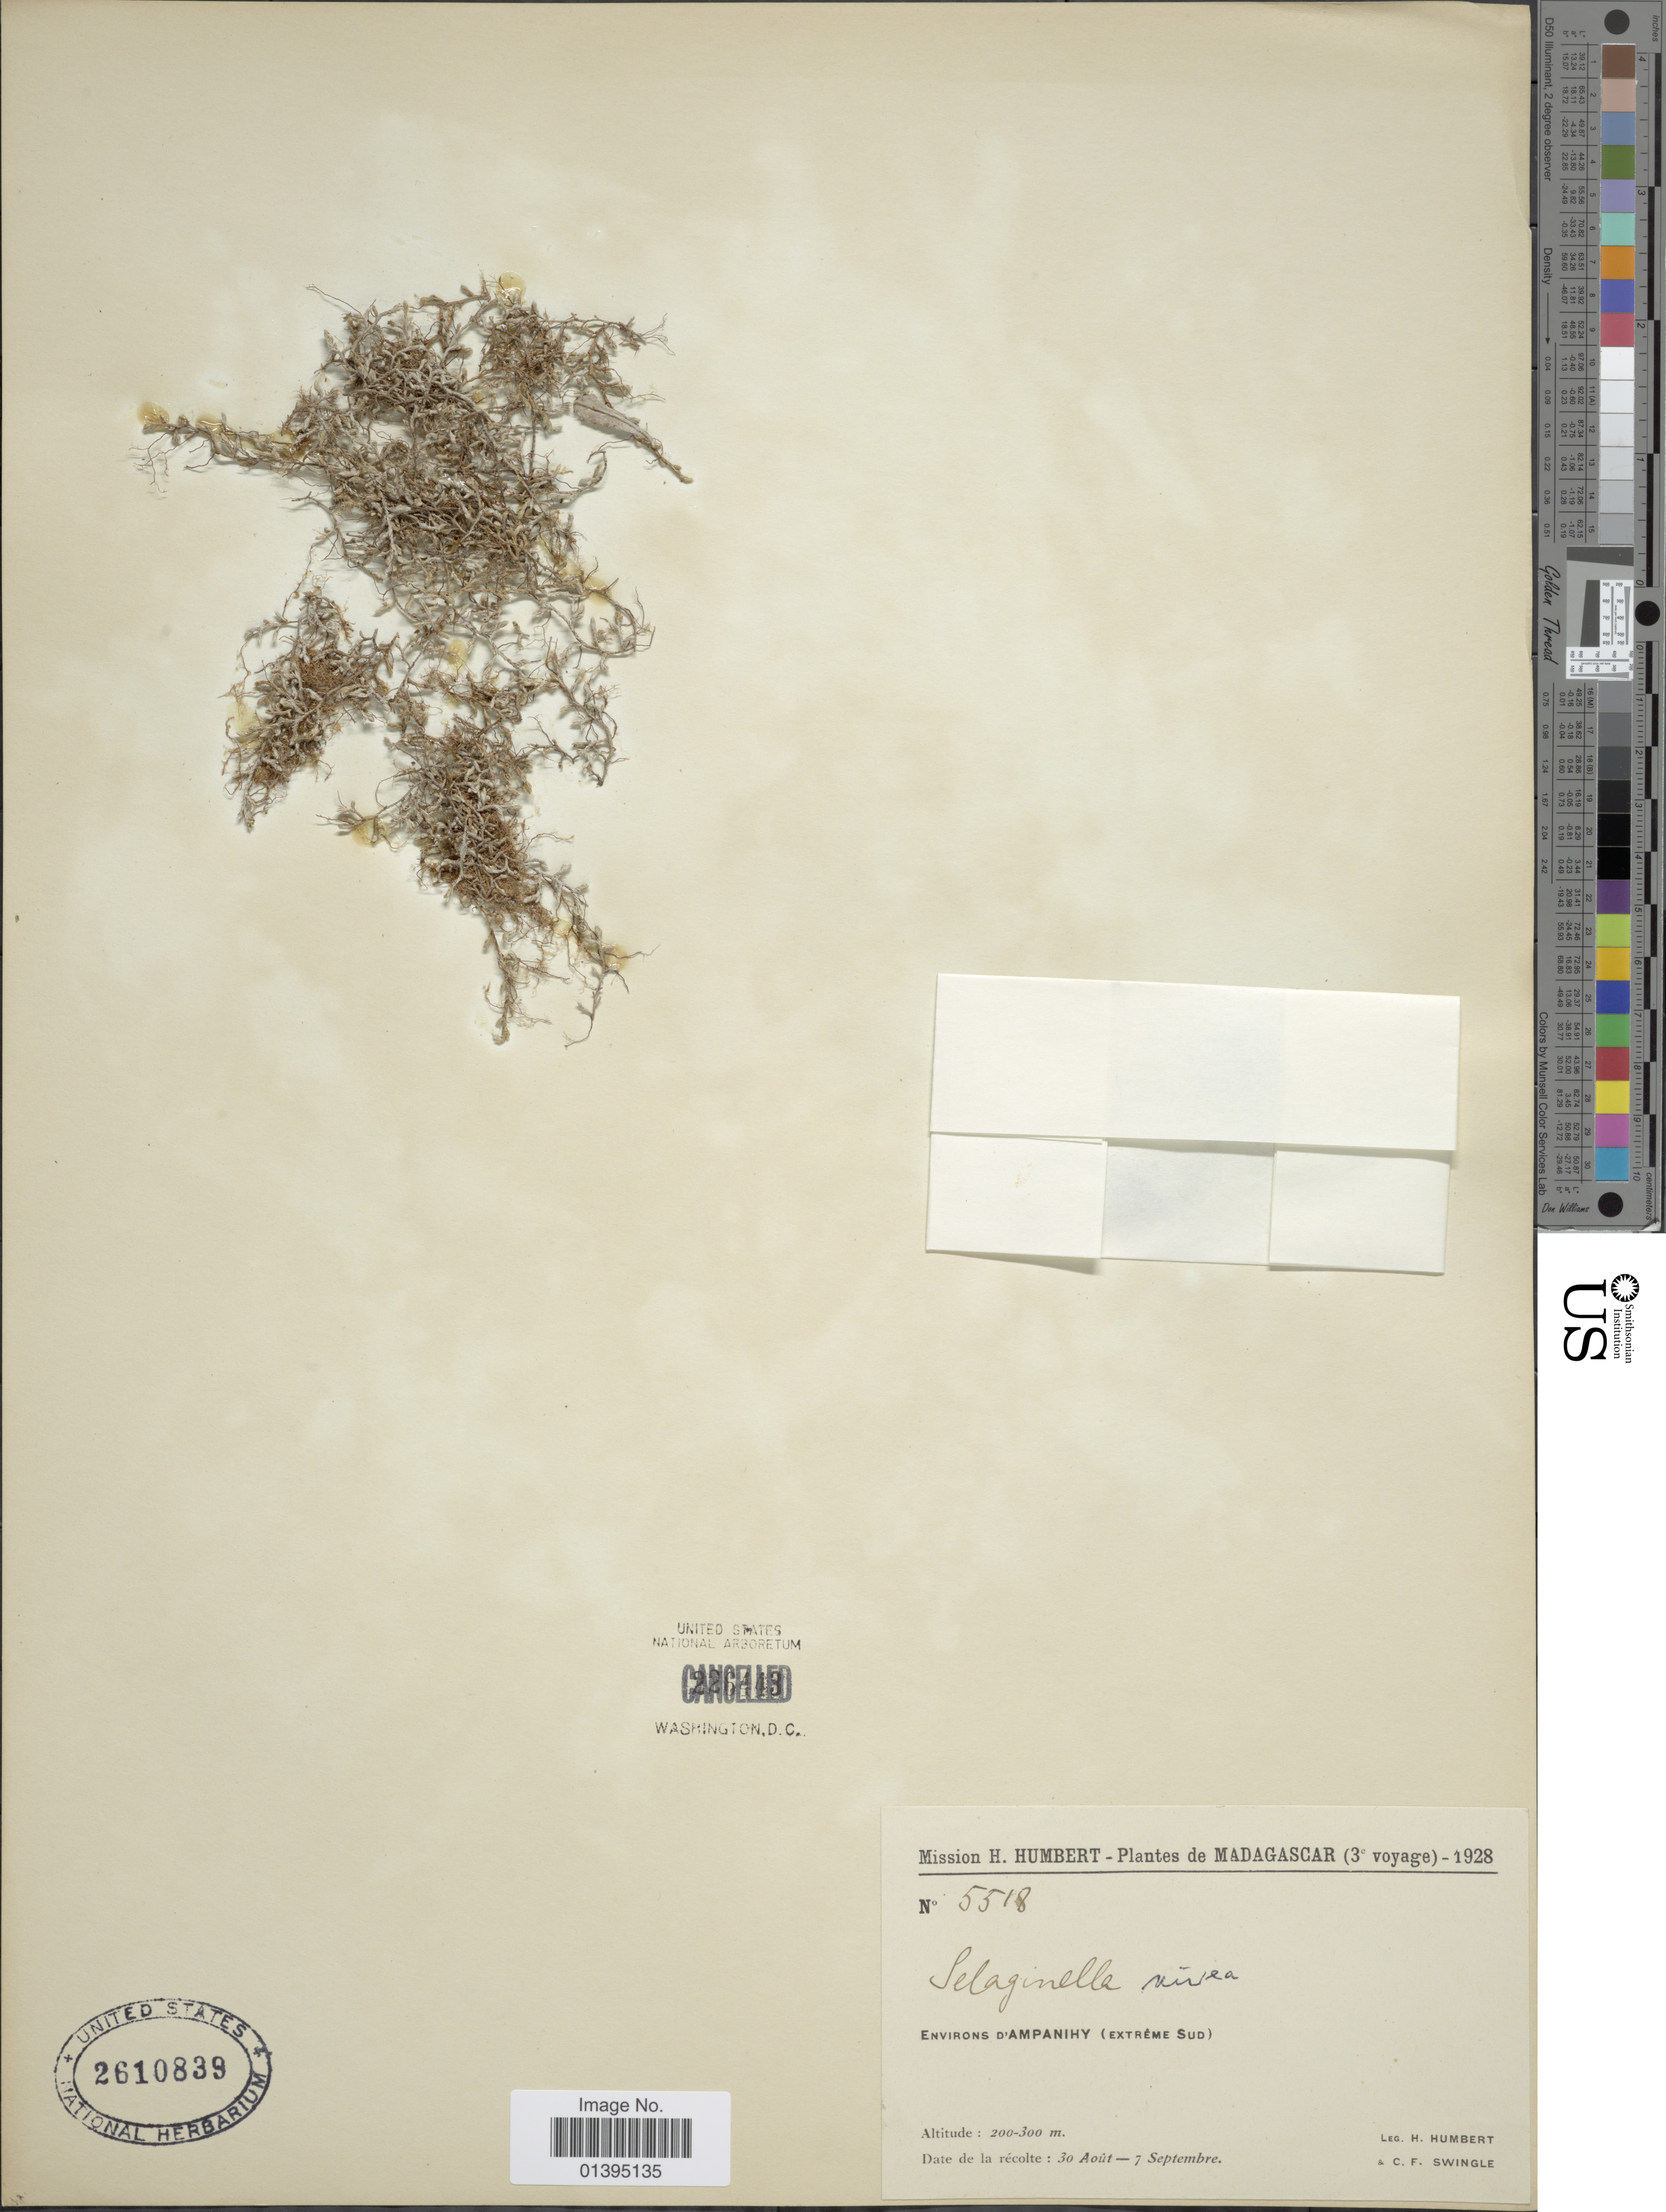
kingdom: Plantae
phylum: Tracheophyta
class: Lycopodiopsida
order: Selaginellales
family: Selaginellaceae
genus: Selaginella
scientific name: Selaginella nivea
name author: Alston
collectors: H. Humbert & C. Swingle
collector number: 5518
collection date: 1928-08-30/1928-09-07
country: Madagascar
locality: Enviorns d'Ampanihy (extreme Sud)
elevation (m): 200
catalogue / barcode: US 2610839